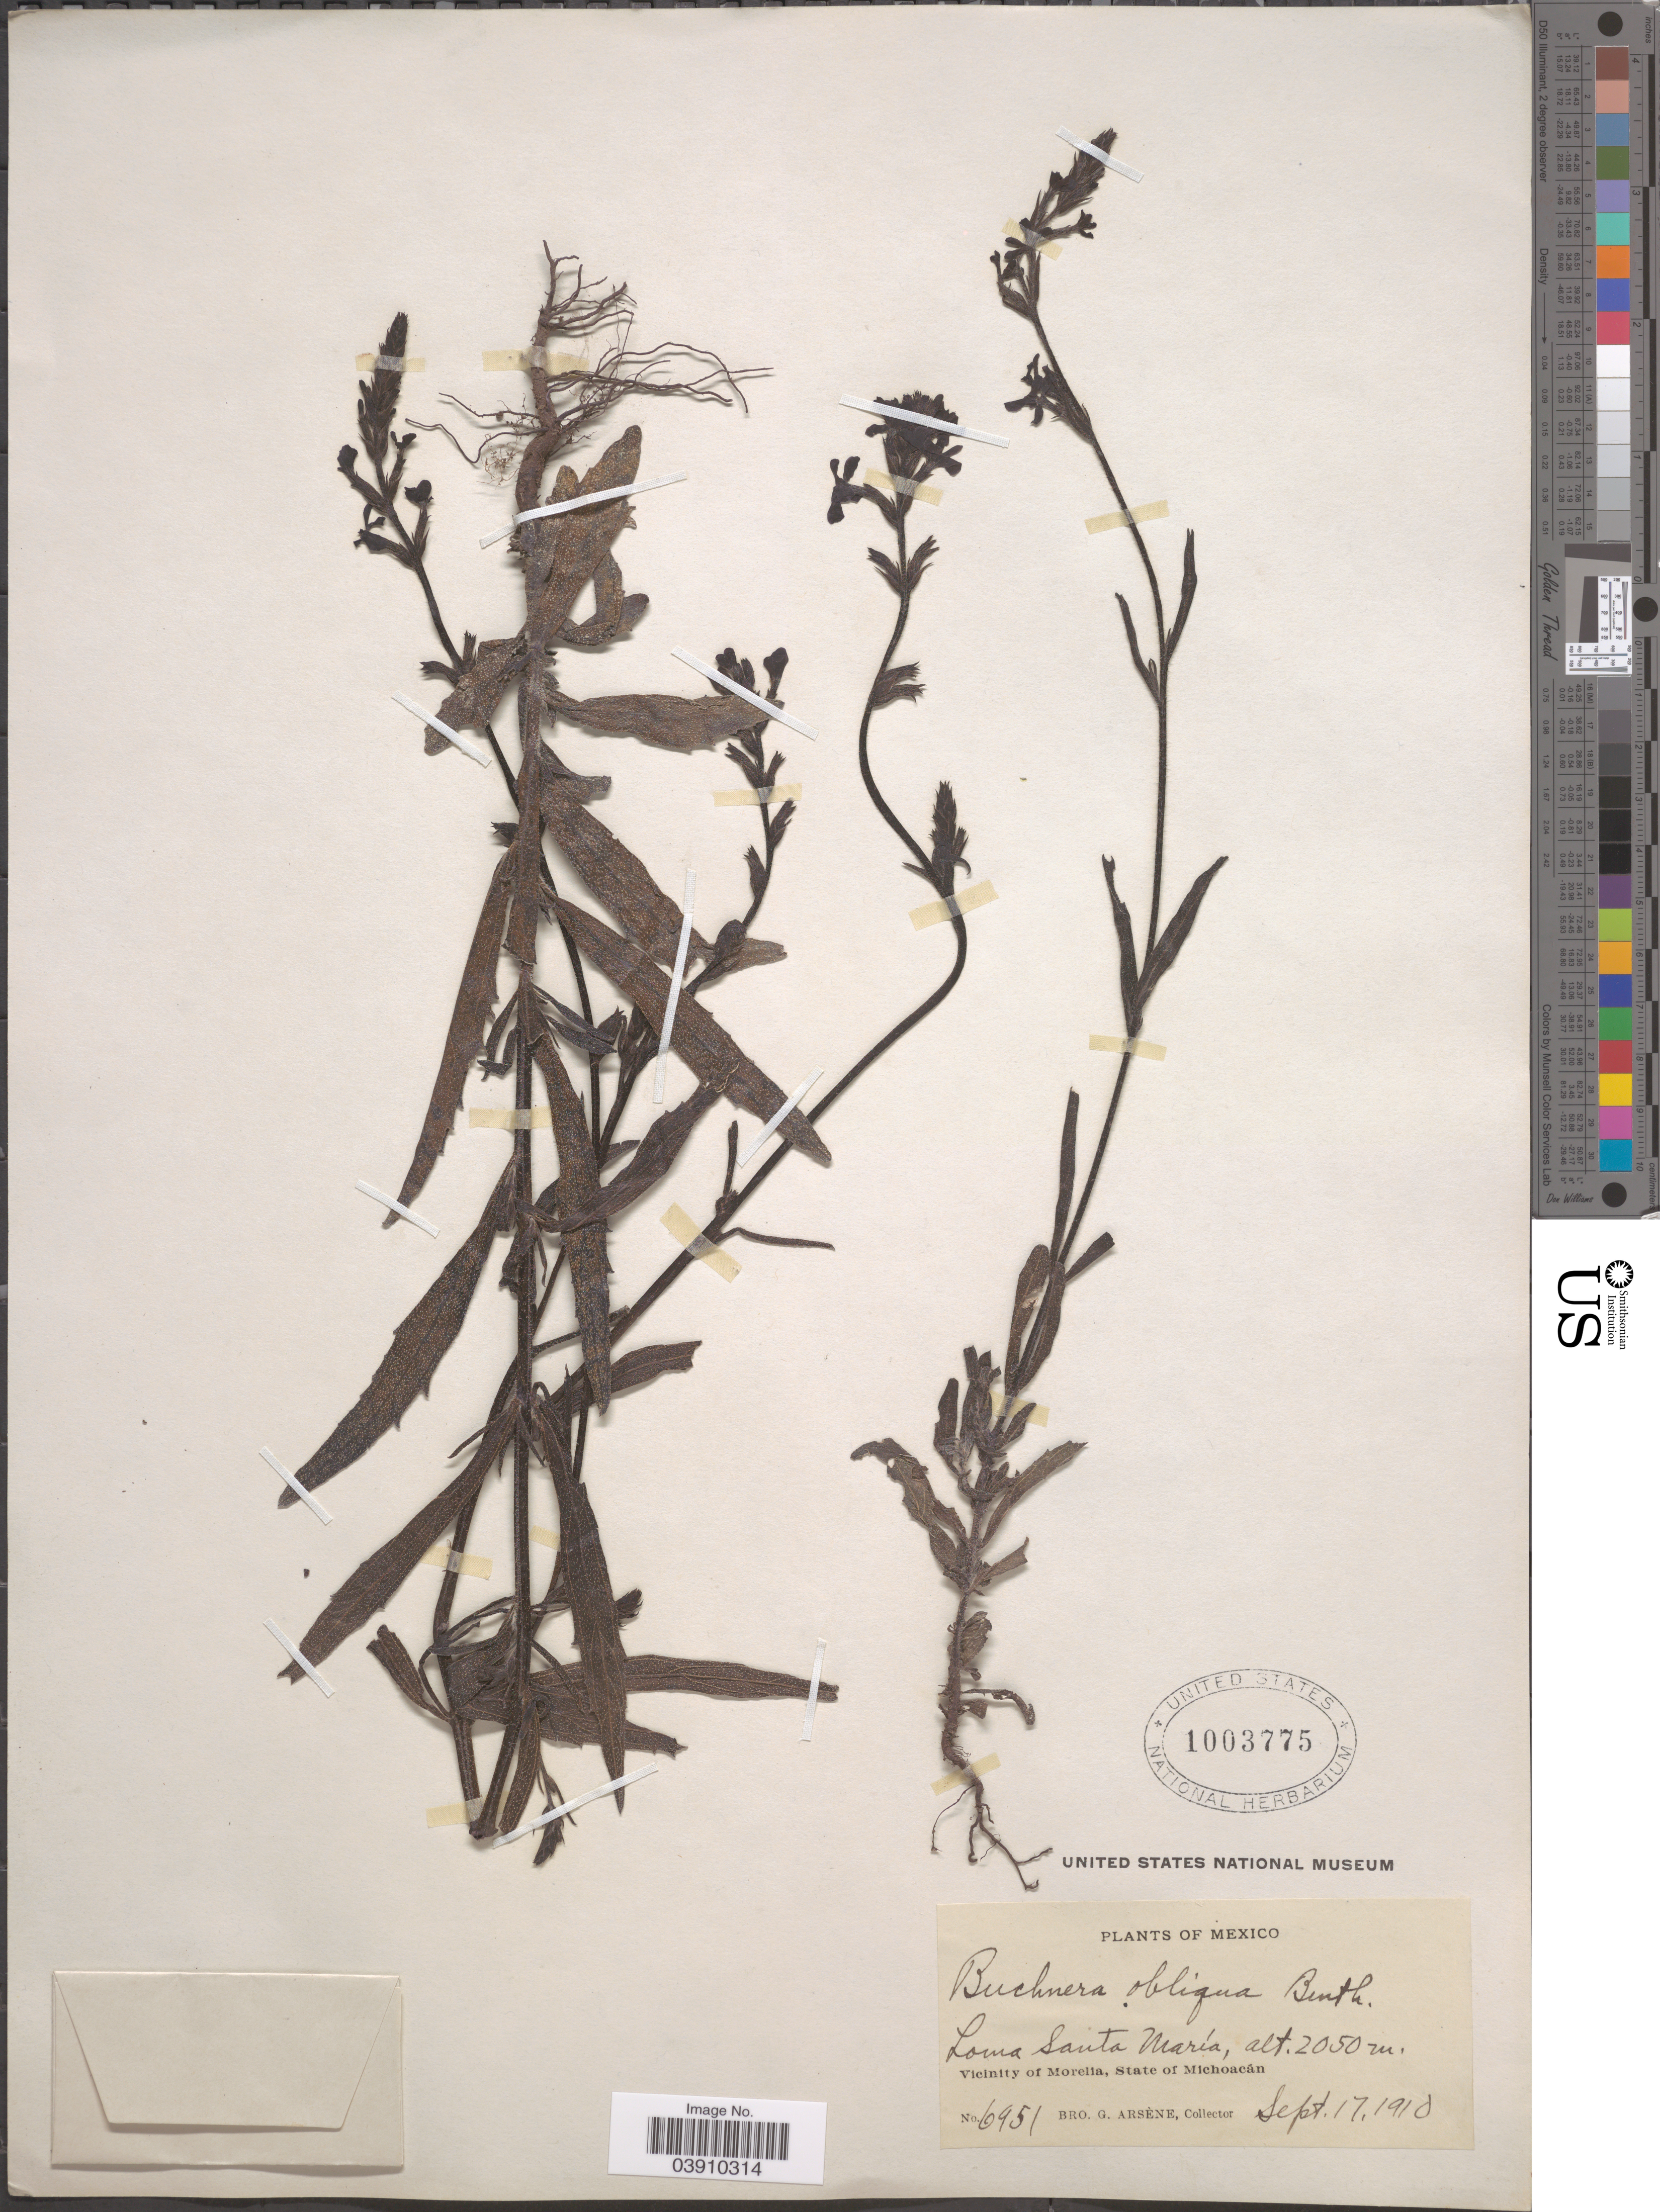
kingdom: Plantae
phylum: Tracheophyta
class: Magnoliopsida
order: Lamiales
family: Orobanchaceae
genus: Buchnera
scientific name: Buchnera obliqua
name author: Benth.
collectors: Bro. G. Arsène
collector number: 6951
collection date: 1910-09-17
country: Mexico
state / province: Michoacán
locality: Loma Santa María. Vicinity of Morelia.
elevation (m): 2050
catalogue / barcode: US 1003775